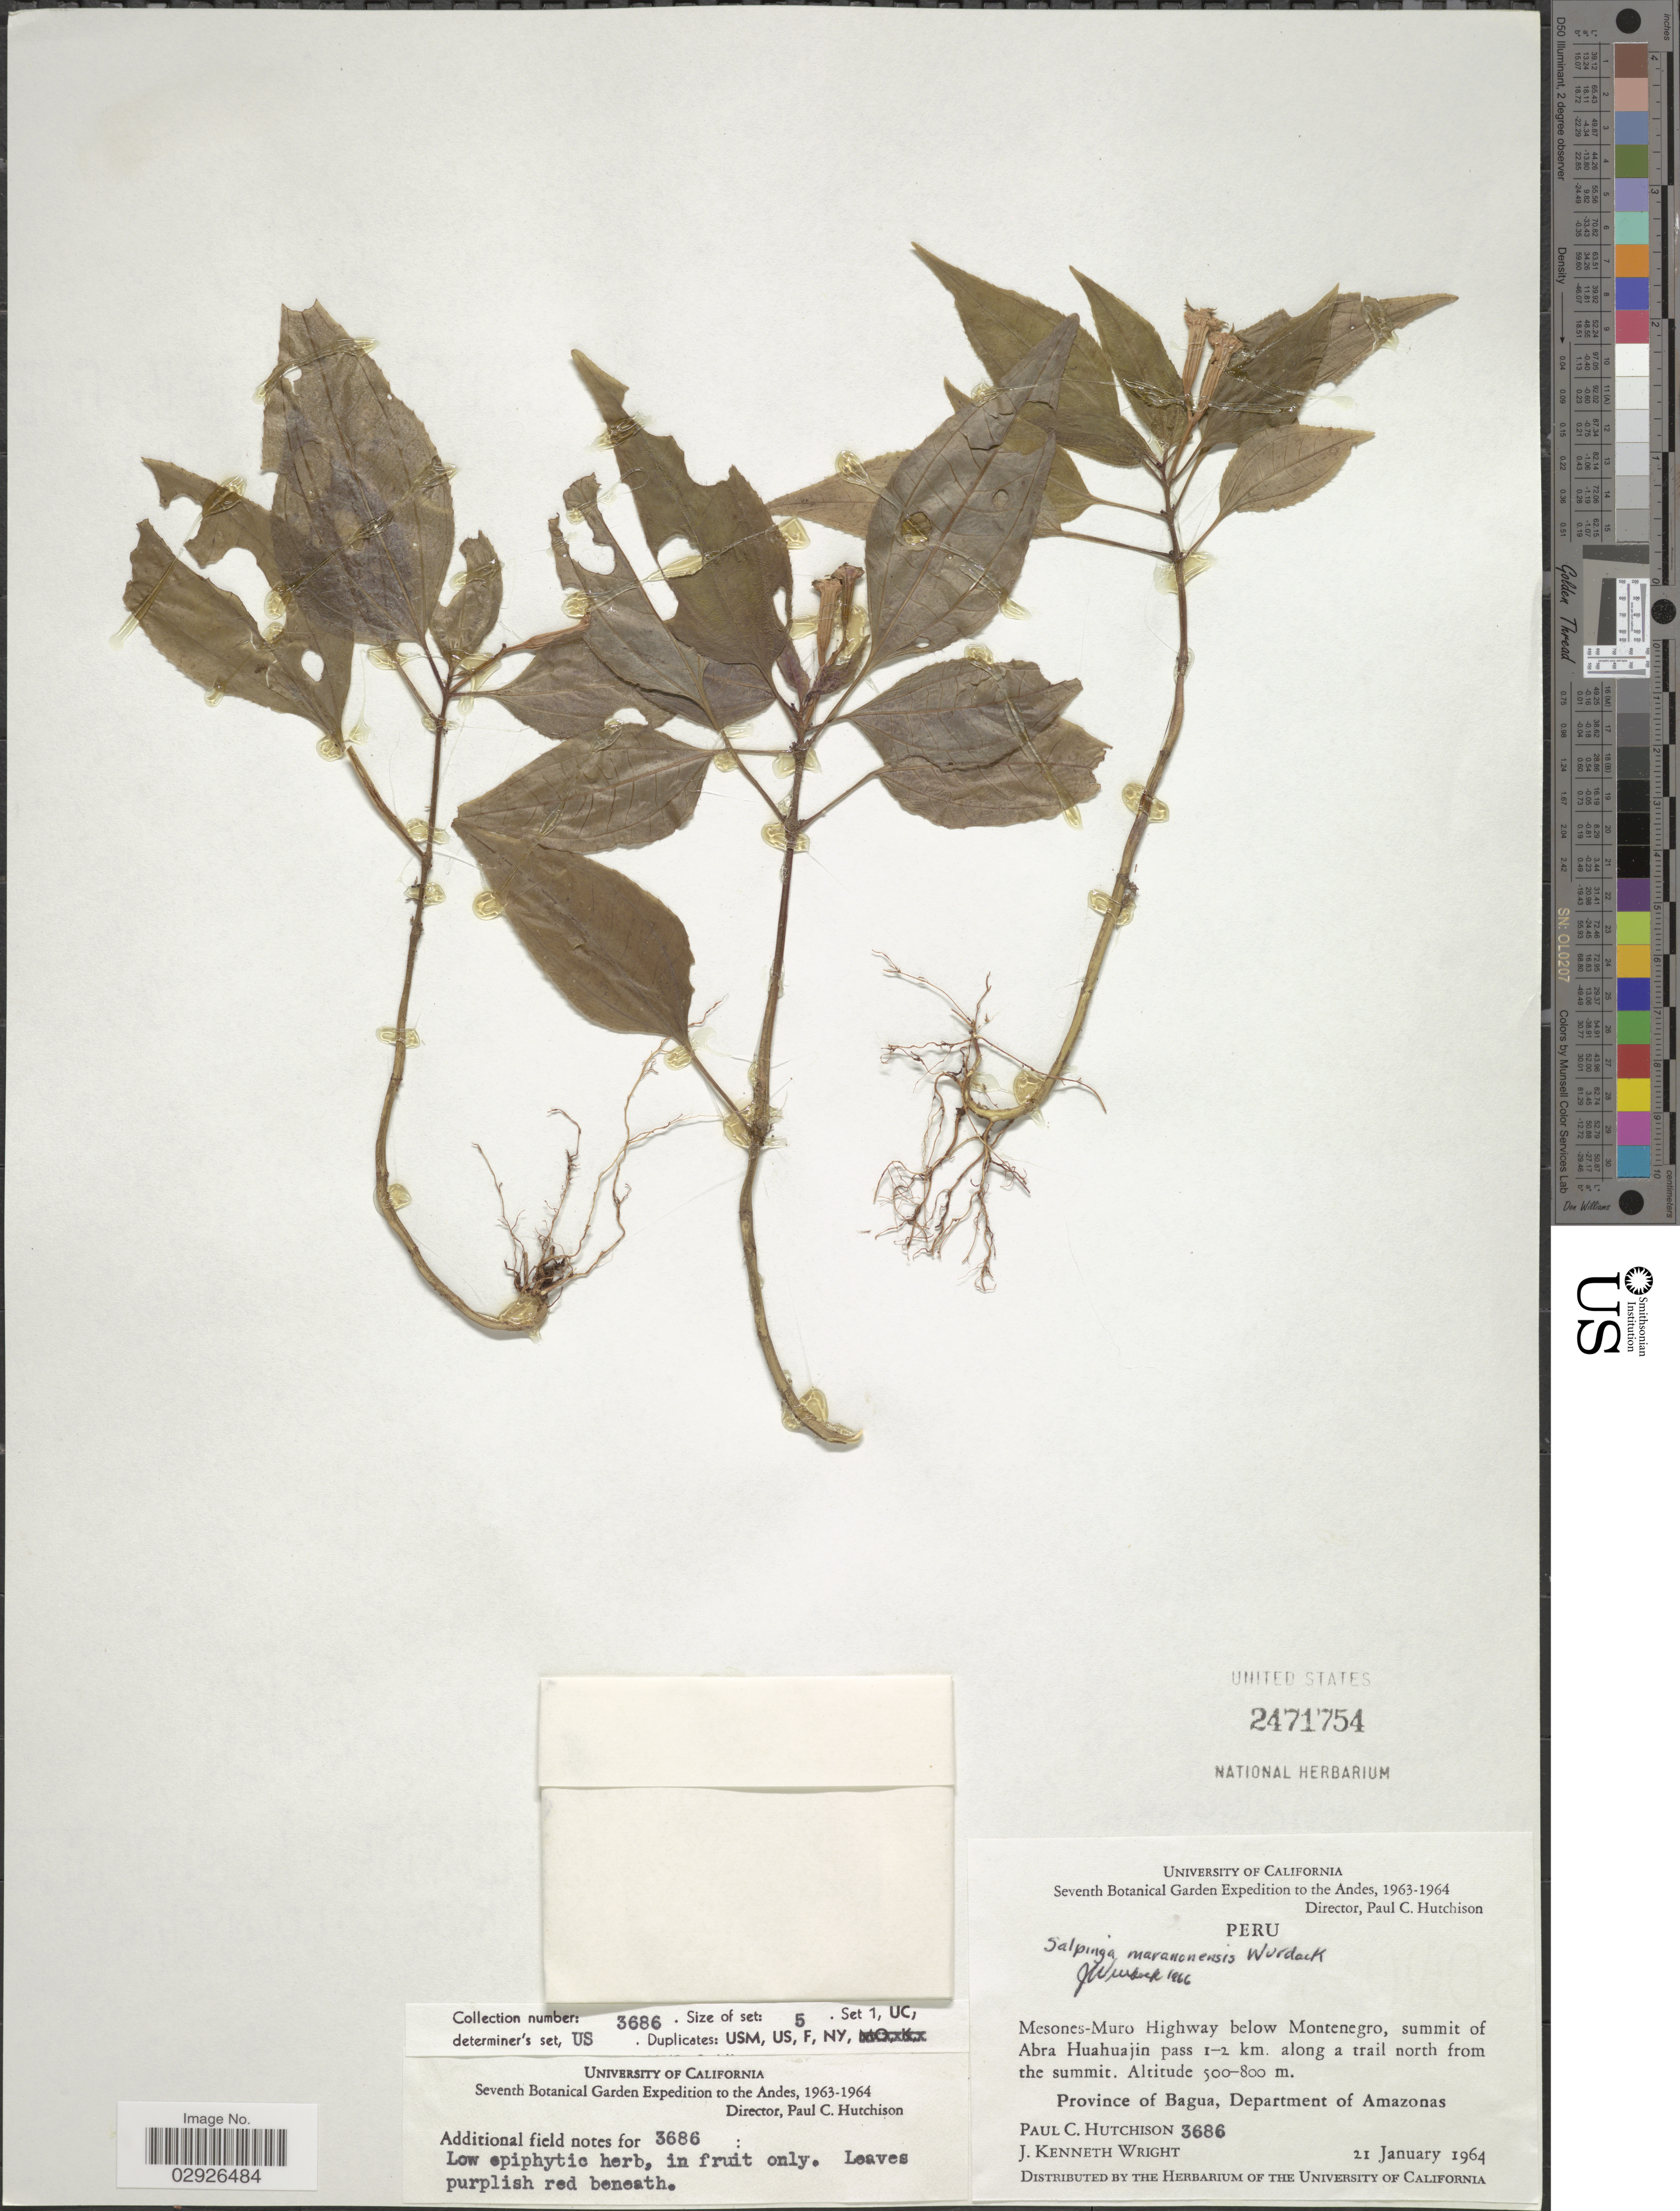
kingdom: Plantae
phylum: Tracheophyta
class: Magnoliopsida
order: Myrtales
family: Melastomataceae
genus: Salpinga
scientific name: Salpinga maranonensis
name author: Wurdack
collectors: P. C. Hutchison & J. K. Wright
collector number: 3686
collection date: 1964-01-21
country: Peru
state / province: Amazonas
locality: Andes. Mesones-Muro Highway below Montenegro, summit of Abra Huahuajin pass 1-2 km. along a trail north from the summit. Province of Bagua, Department of Amazonas.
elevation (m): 500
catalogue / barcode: US 2471754